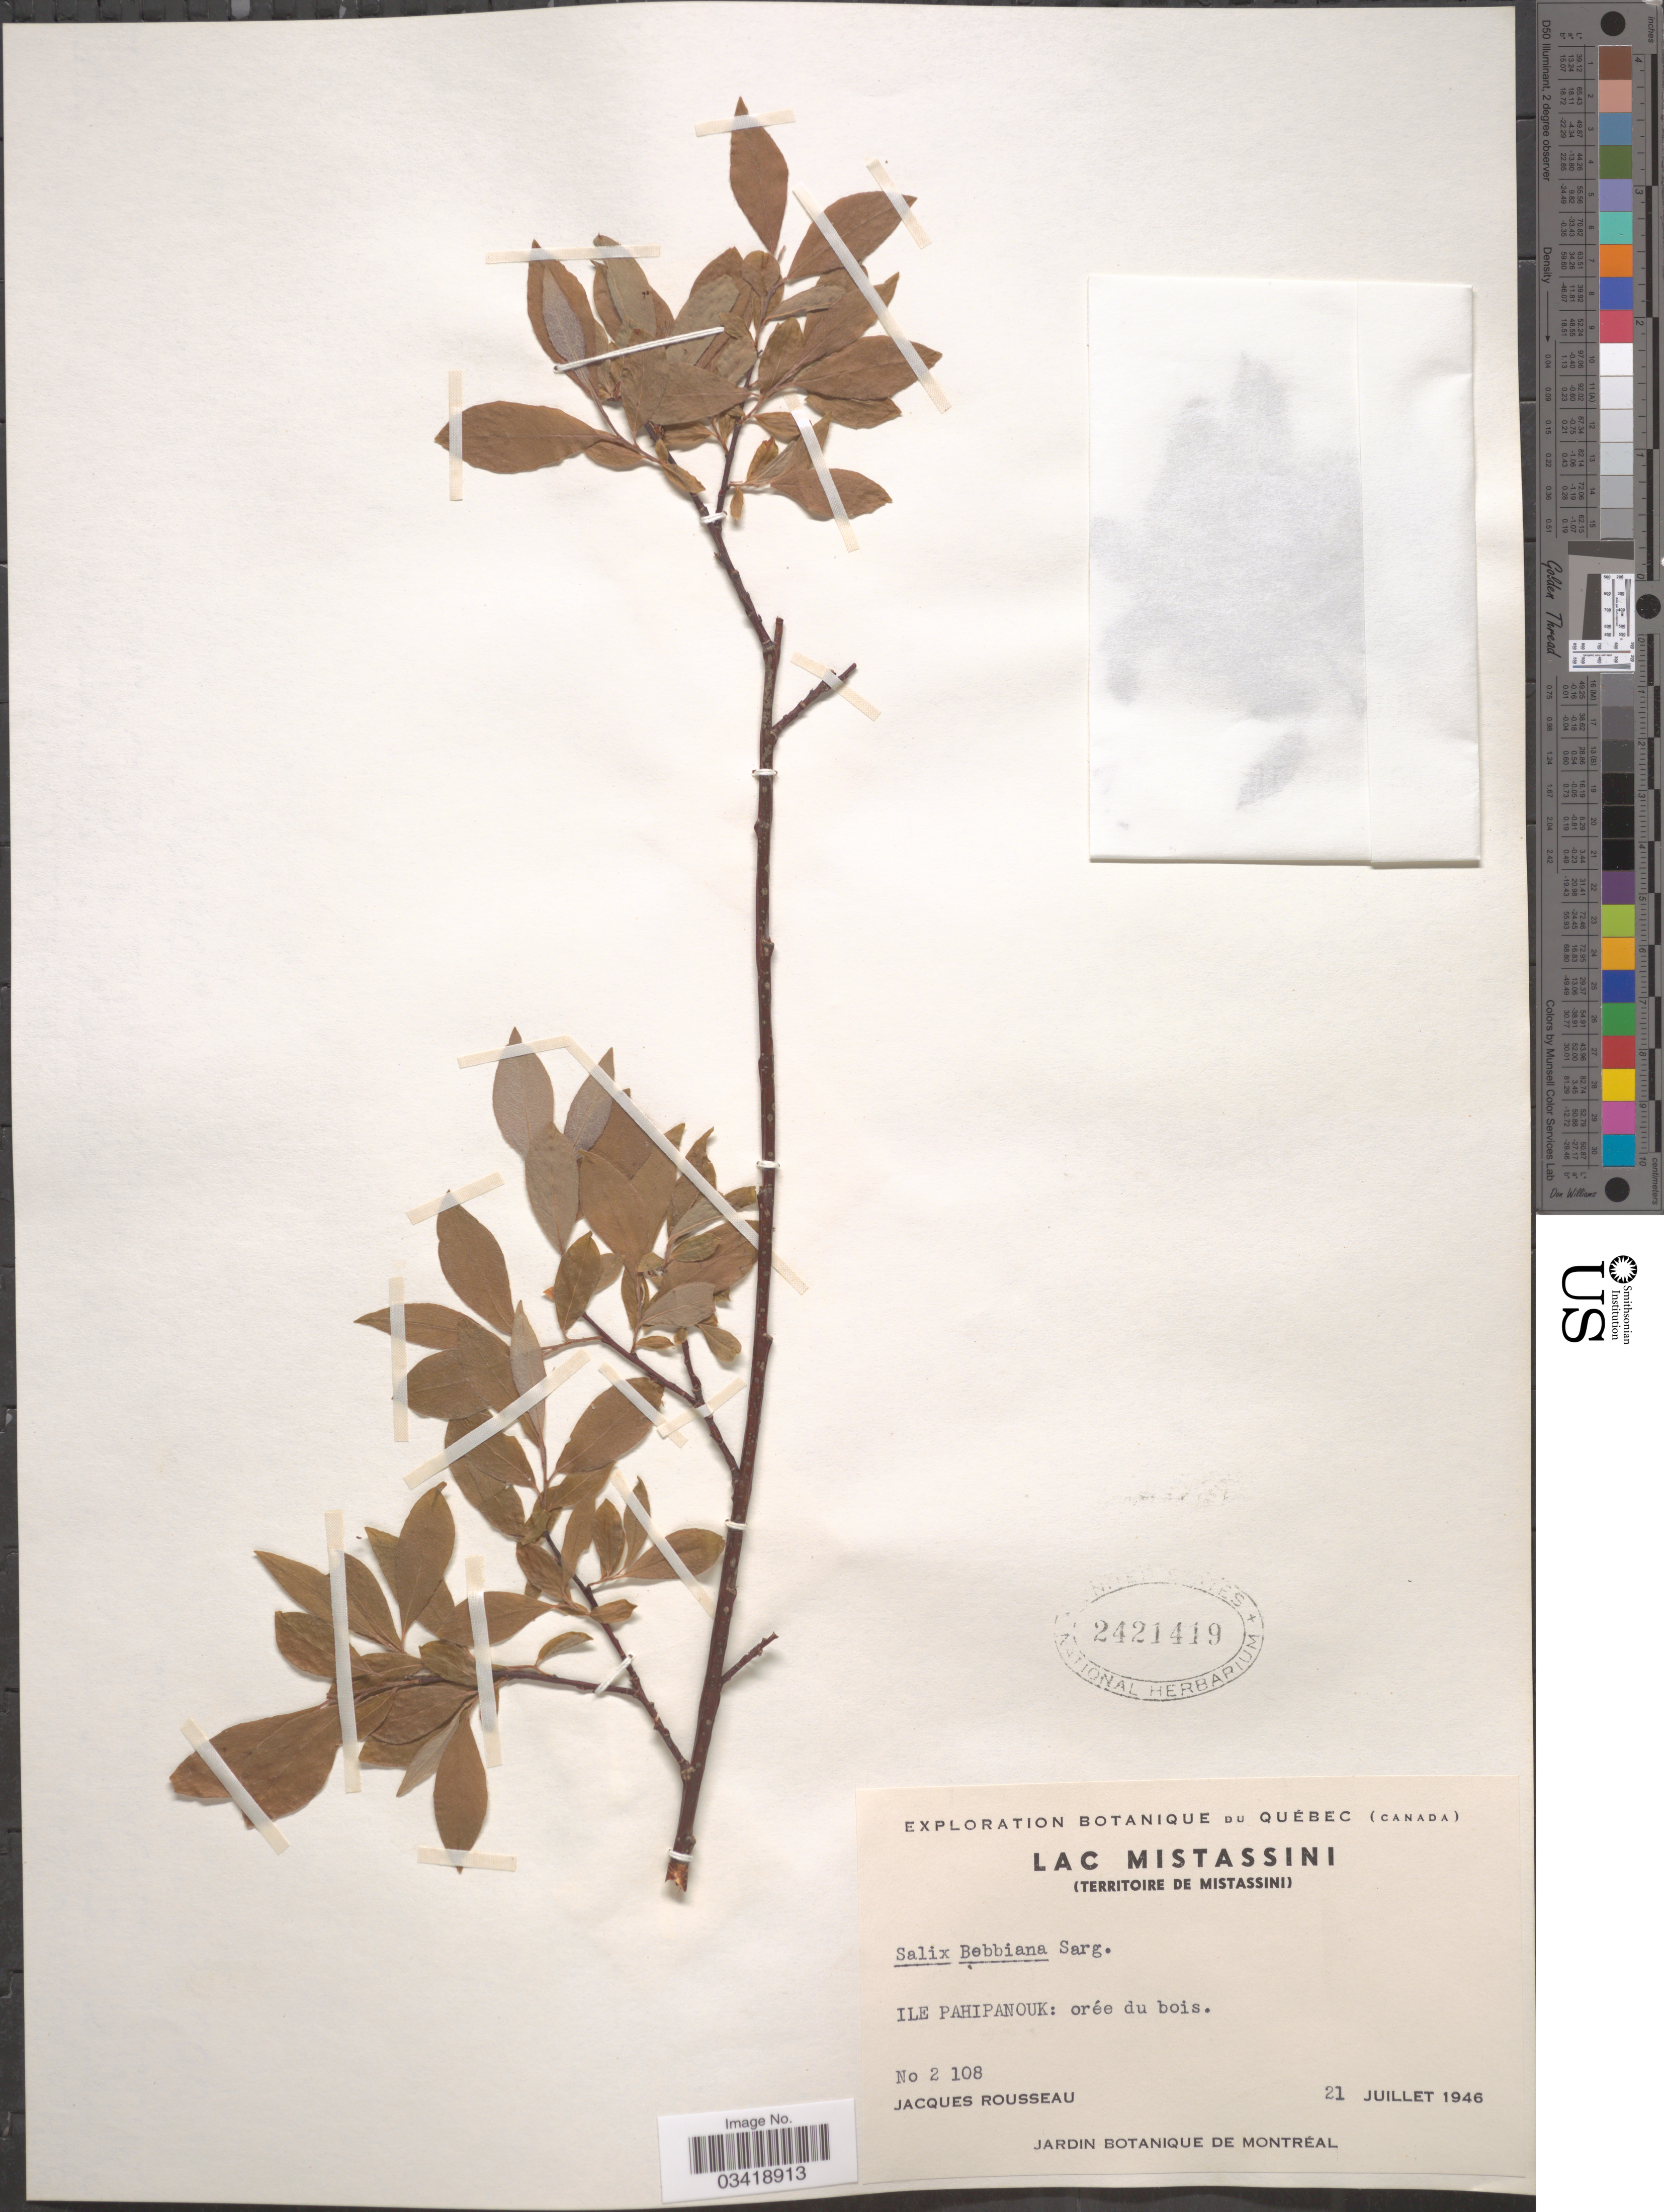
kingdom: Plantae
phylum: Tracheophyta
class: Magnoliopsida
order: Malpighiales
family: Salicaceae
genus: Salix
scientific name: Salix bebbiana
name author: Sarg.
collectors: J. Rousseau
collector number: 2108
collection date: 1946-07-21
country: Canada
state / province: Quebec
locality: Lac Mistassini. (Territoire de Mistassini). Ile Pahipanouk: orée du bois.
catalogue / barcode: US 2421419